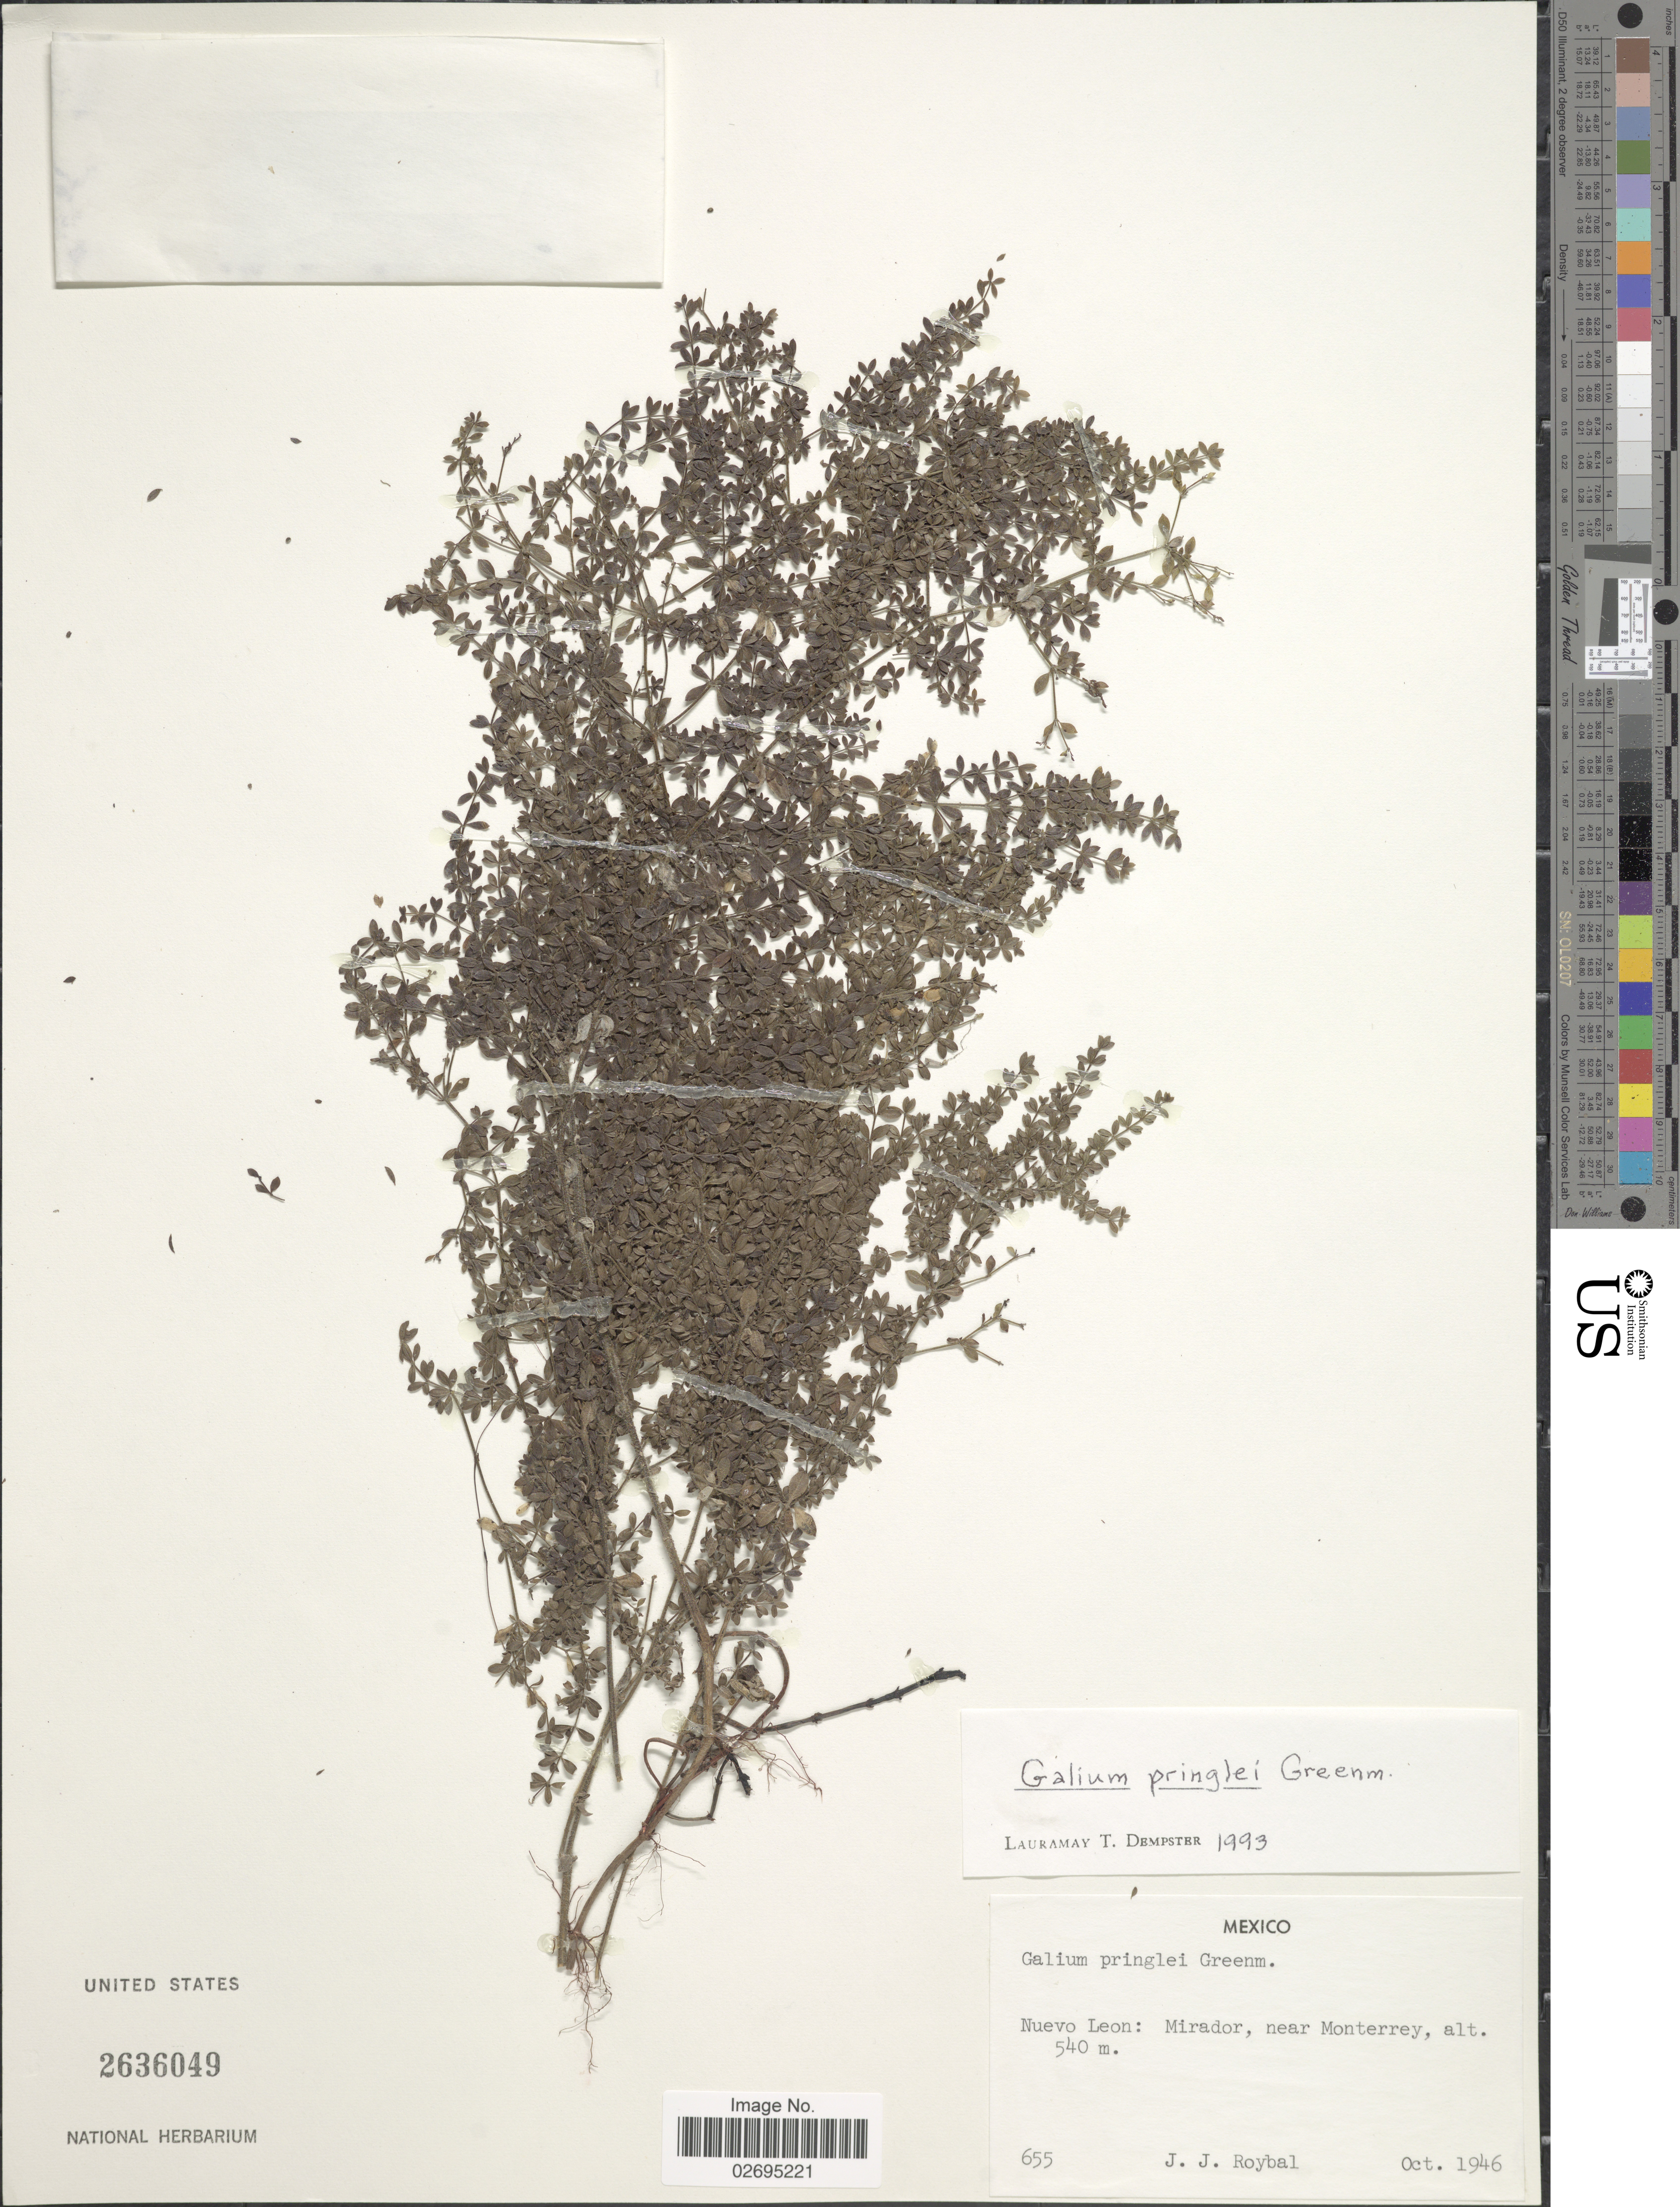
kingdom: Plantae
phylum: Tracheophyta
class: Magnoliopsida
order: Gentianales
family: Rubiaceae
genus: Galium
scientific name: Galium pringlei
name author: Greenm.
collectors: J. J. Roybal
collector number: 655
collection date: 1946-10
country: Mexico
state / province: Nuevo León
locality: Mirador, near Monterrey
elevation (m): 540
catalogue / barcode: US 2636049